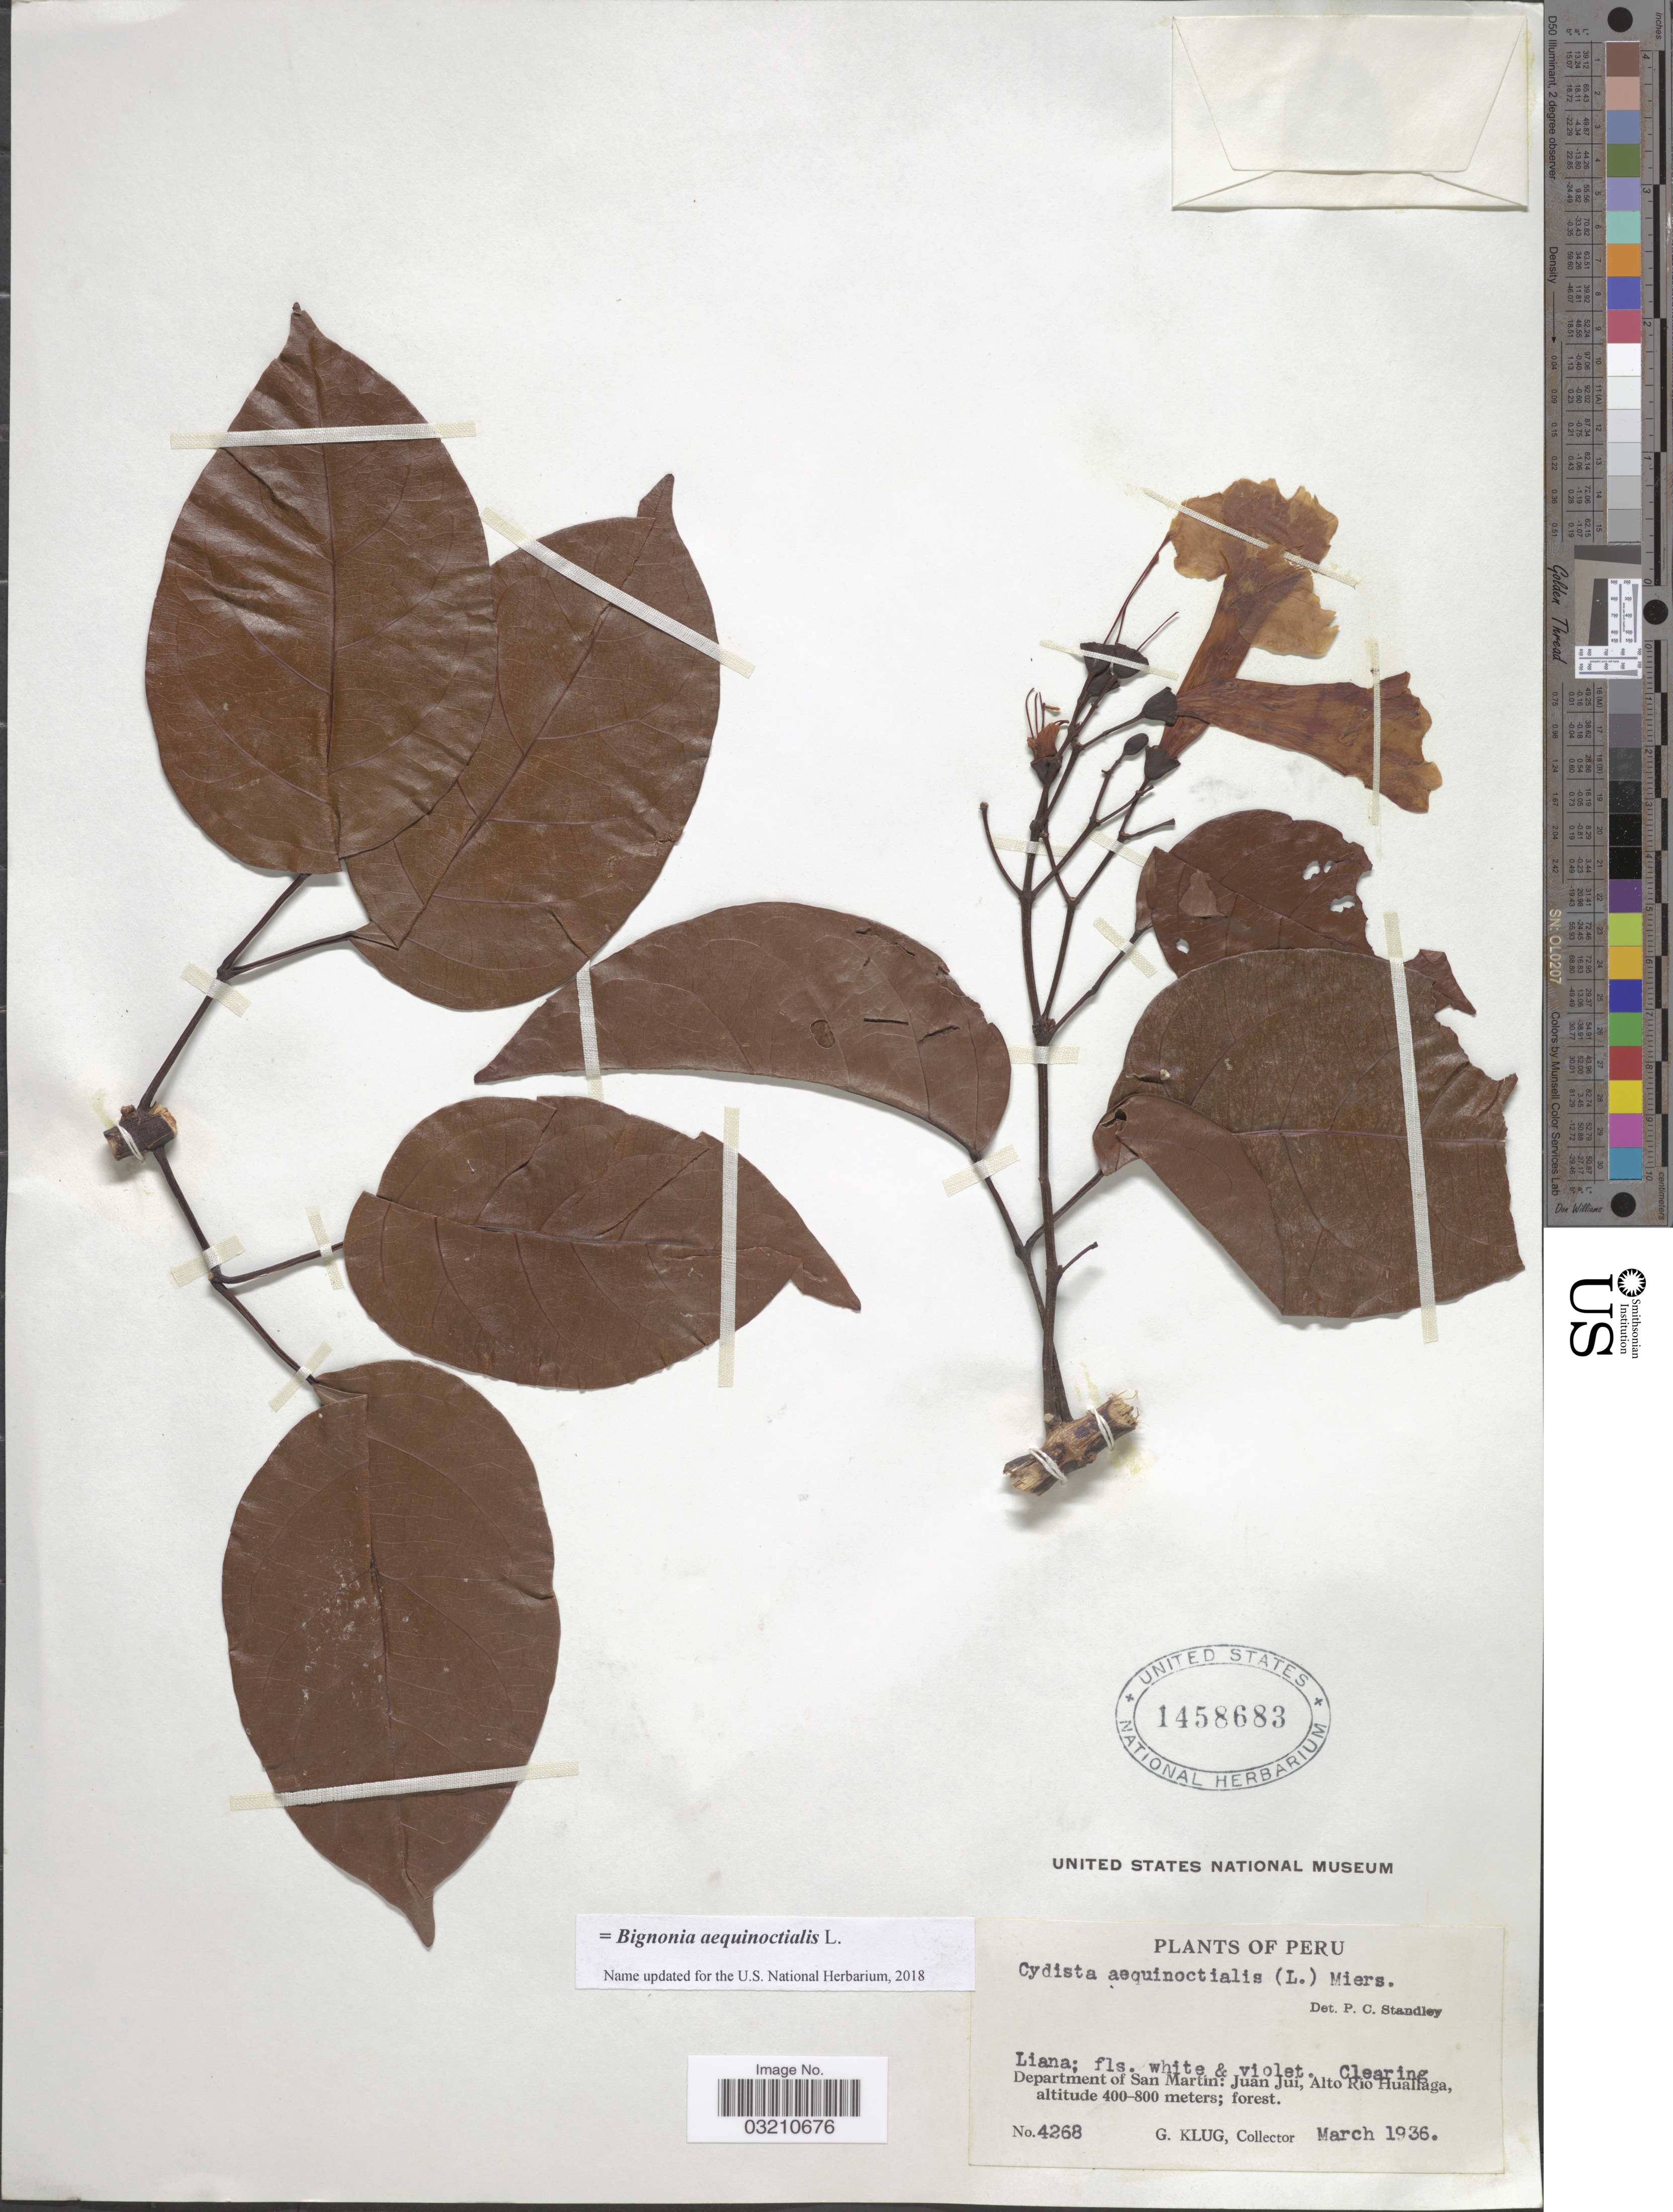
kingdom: Plantae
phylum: Tracheophyta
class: Magnoliopsida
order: Lamiales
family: Bignoniaceae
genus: Bignonia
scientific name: Bignonia aequinoctialis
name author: L.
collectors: G. Klug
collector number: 4268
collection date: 1936-03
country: Peru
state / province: San Martín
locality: Department of San Martín: Juan Jui, Alto Río Huallaga.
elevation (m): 400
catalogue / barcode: US 1458683